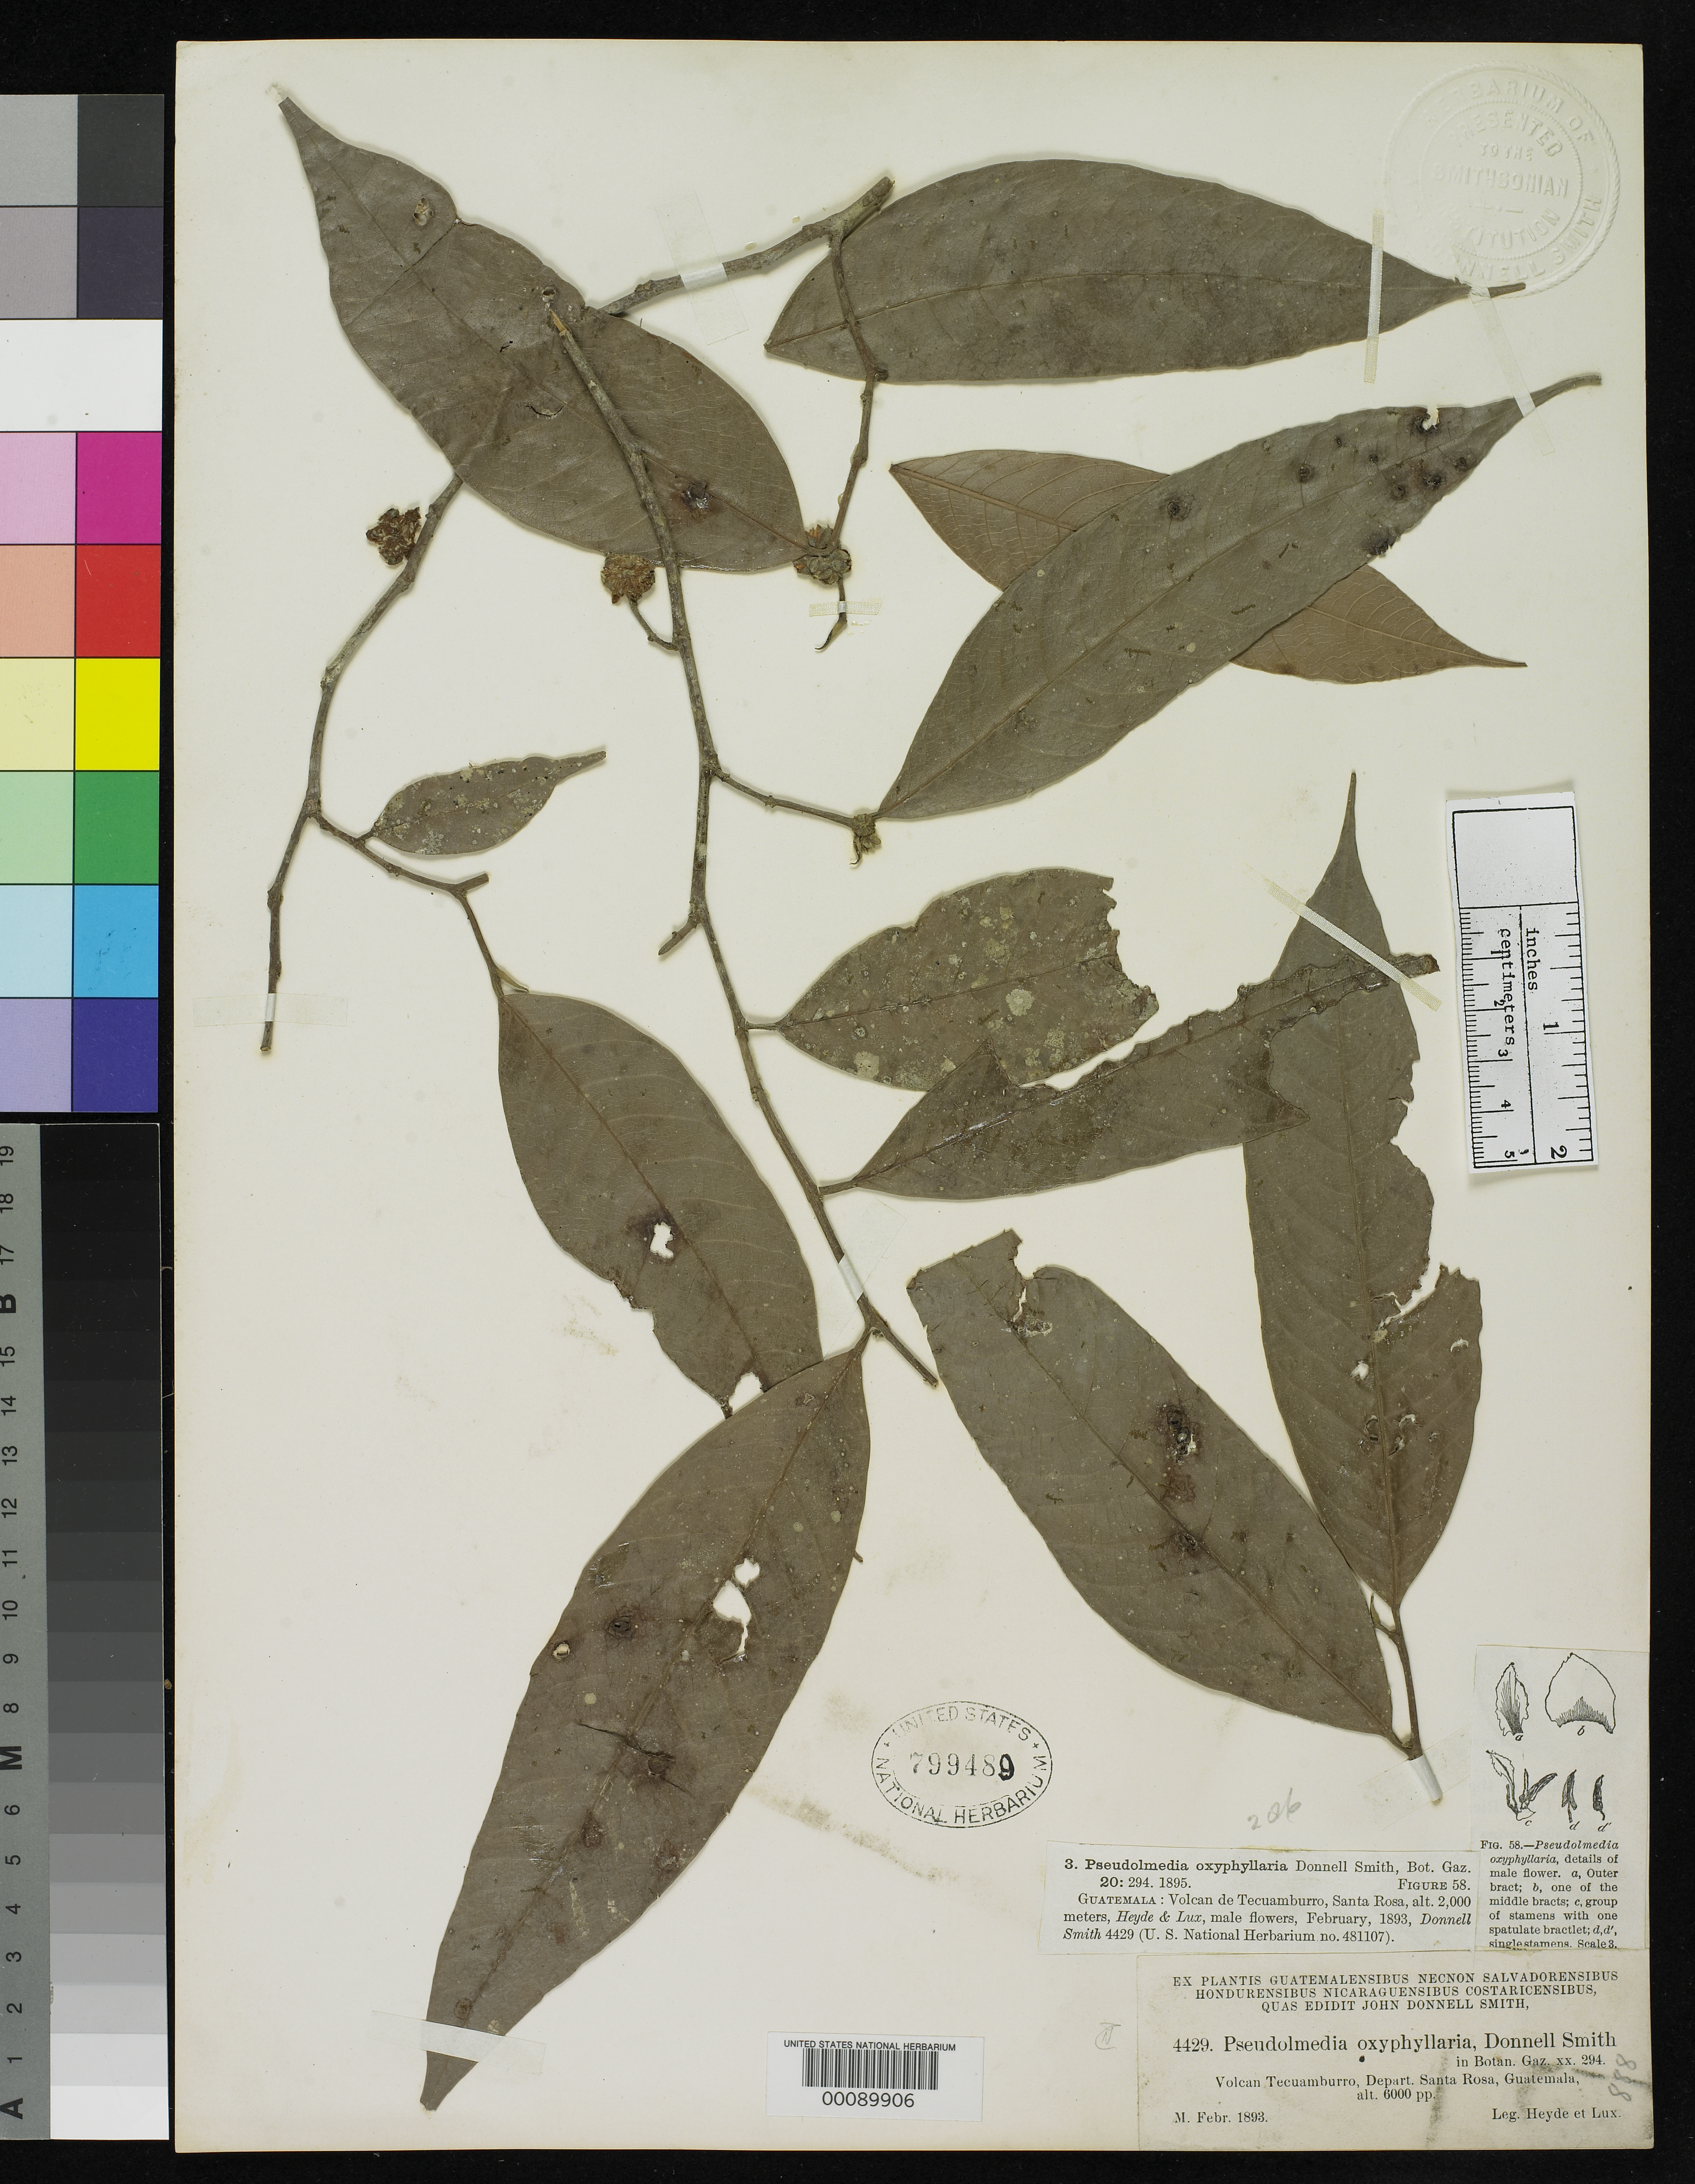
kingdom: Plantae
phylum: Tracheophyta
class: Magnoliopsida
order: Rosales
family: Moraceae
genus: Pseudolmedia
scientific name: Pseudolmedia oxyphyllaria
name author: Donn. Sm.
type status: Type Collection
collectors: E. T. Heyde & E. Lux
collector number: J.D.S. 4429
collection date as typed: Feb 1893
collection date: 1893-02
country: Guatemala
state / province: Santa Rosa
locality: Volcan Tecuamburro.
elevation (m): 1829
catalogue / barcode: US 799489